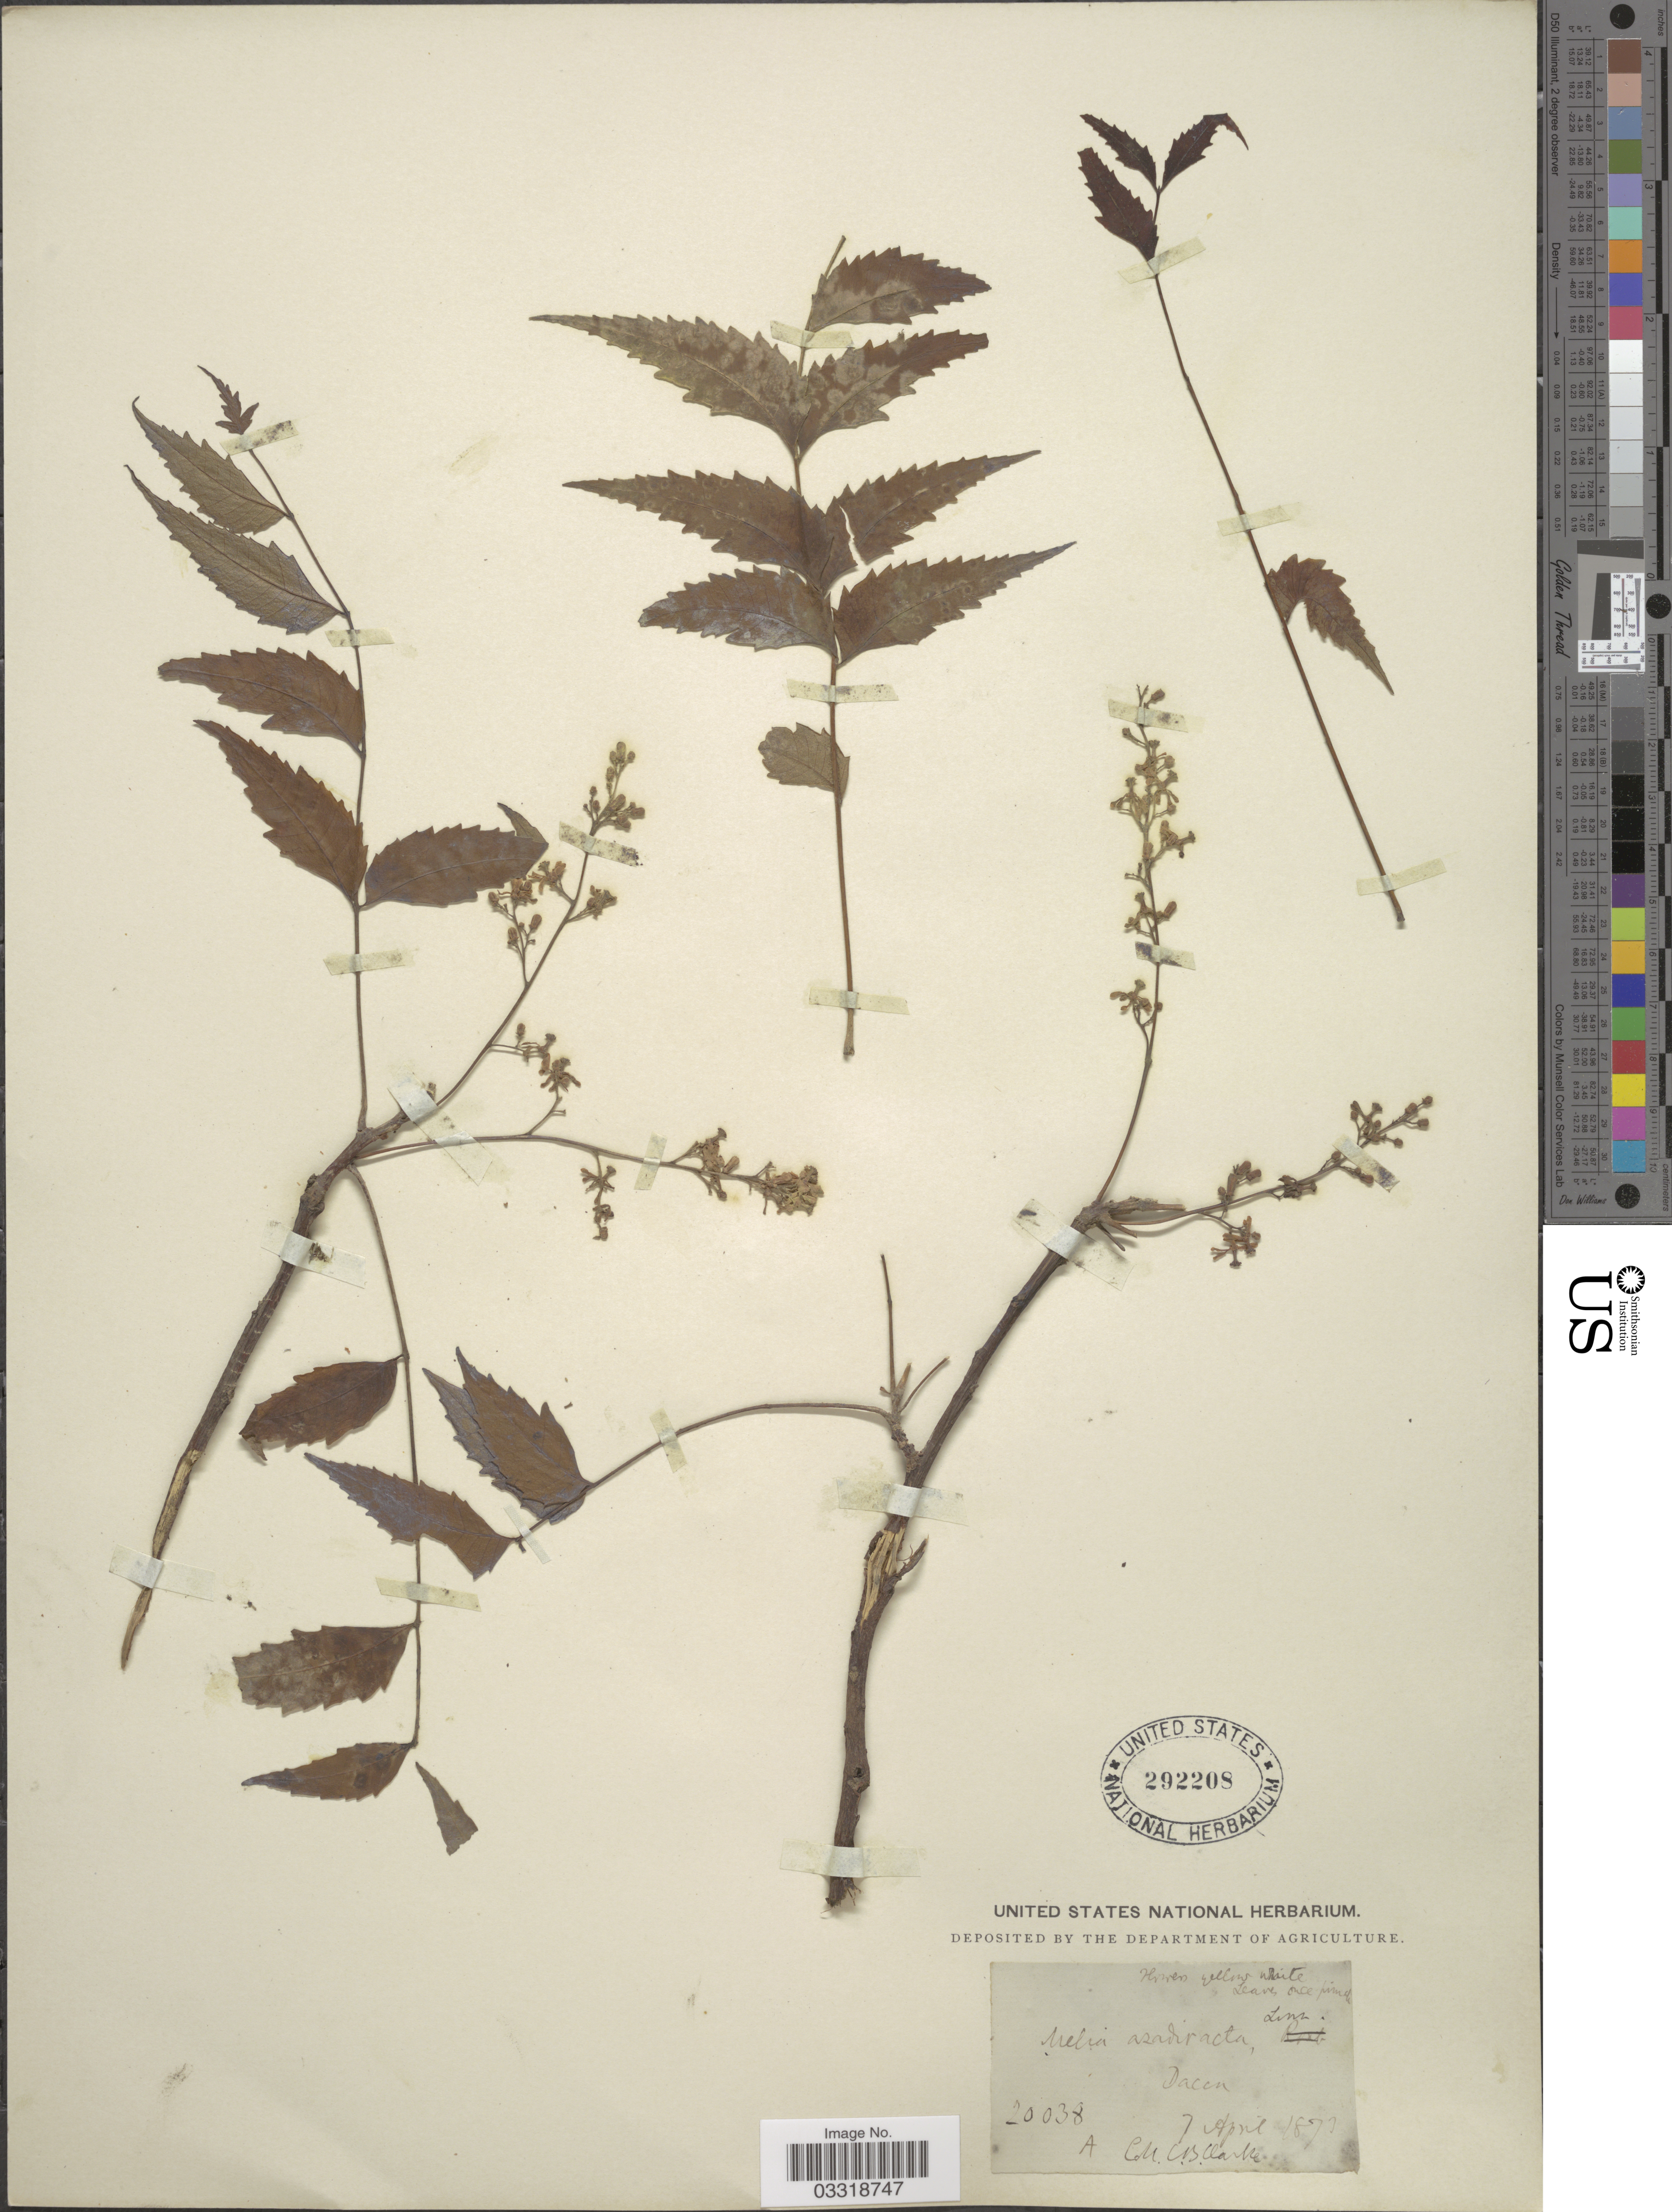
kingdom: Plantae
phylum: Tracheophyta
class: Magnoliopsida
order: Sapindales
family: Meliaceae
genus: Azadirachta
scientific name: Azadirachta indica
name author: A. Juss.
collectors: C. B. Clarke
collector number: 20038A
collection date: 1871-04-07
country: India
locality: Dacca.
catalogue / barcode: US 292208